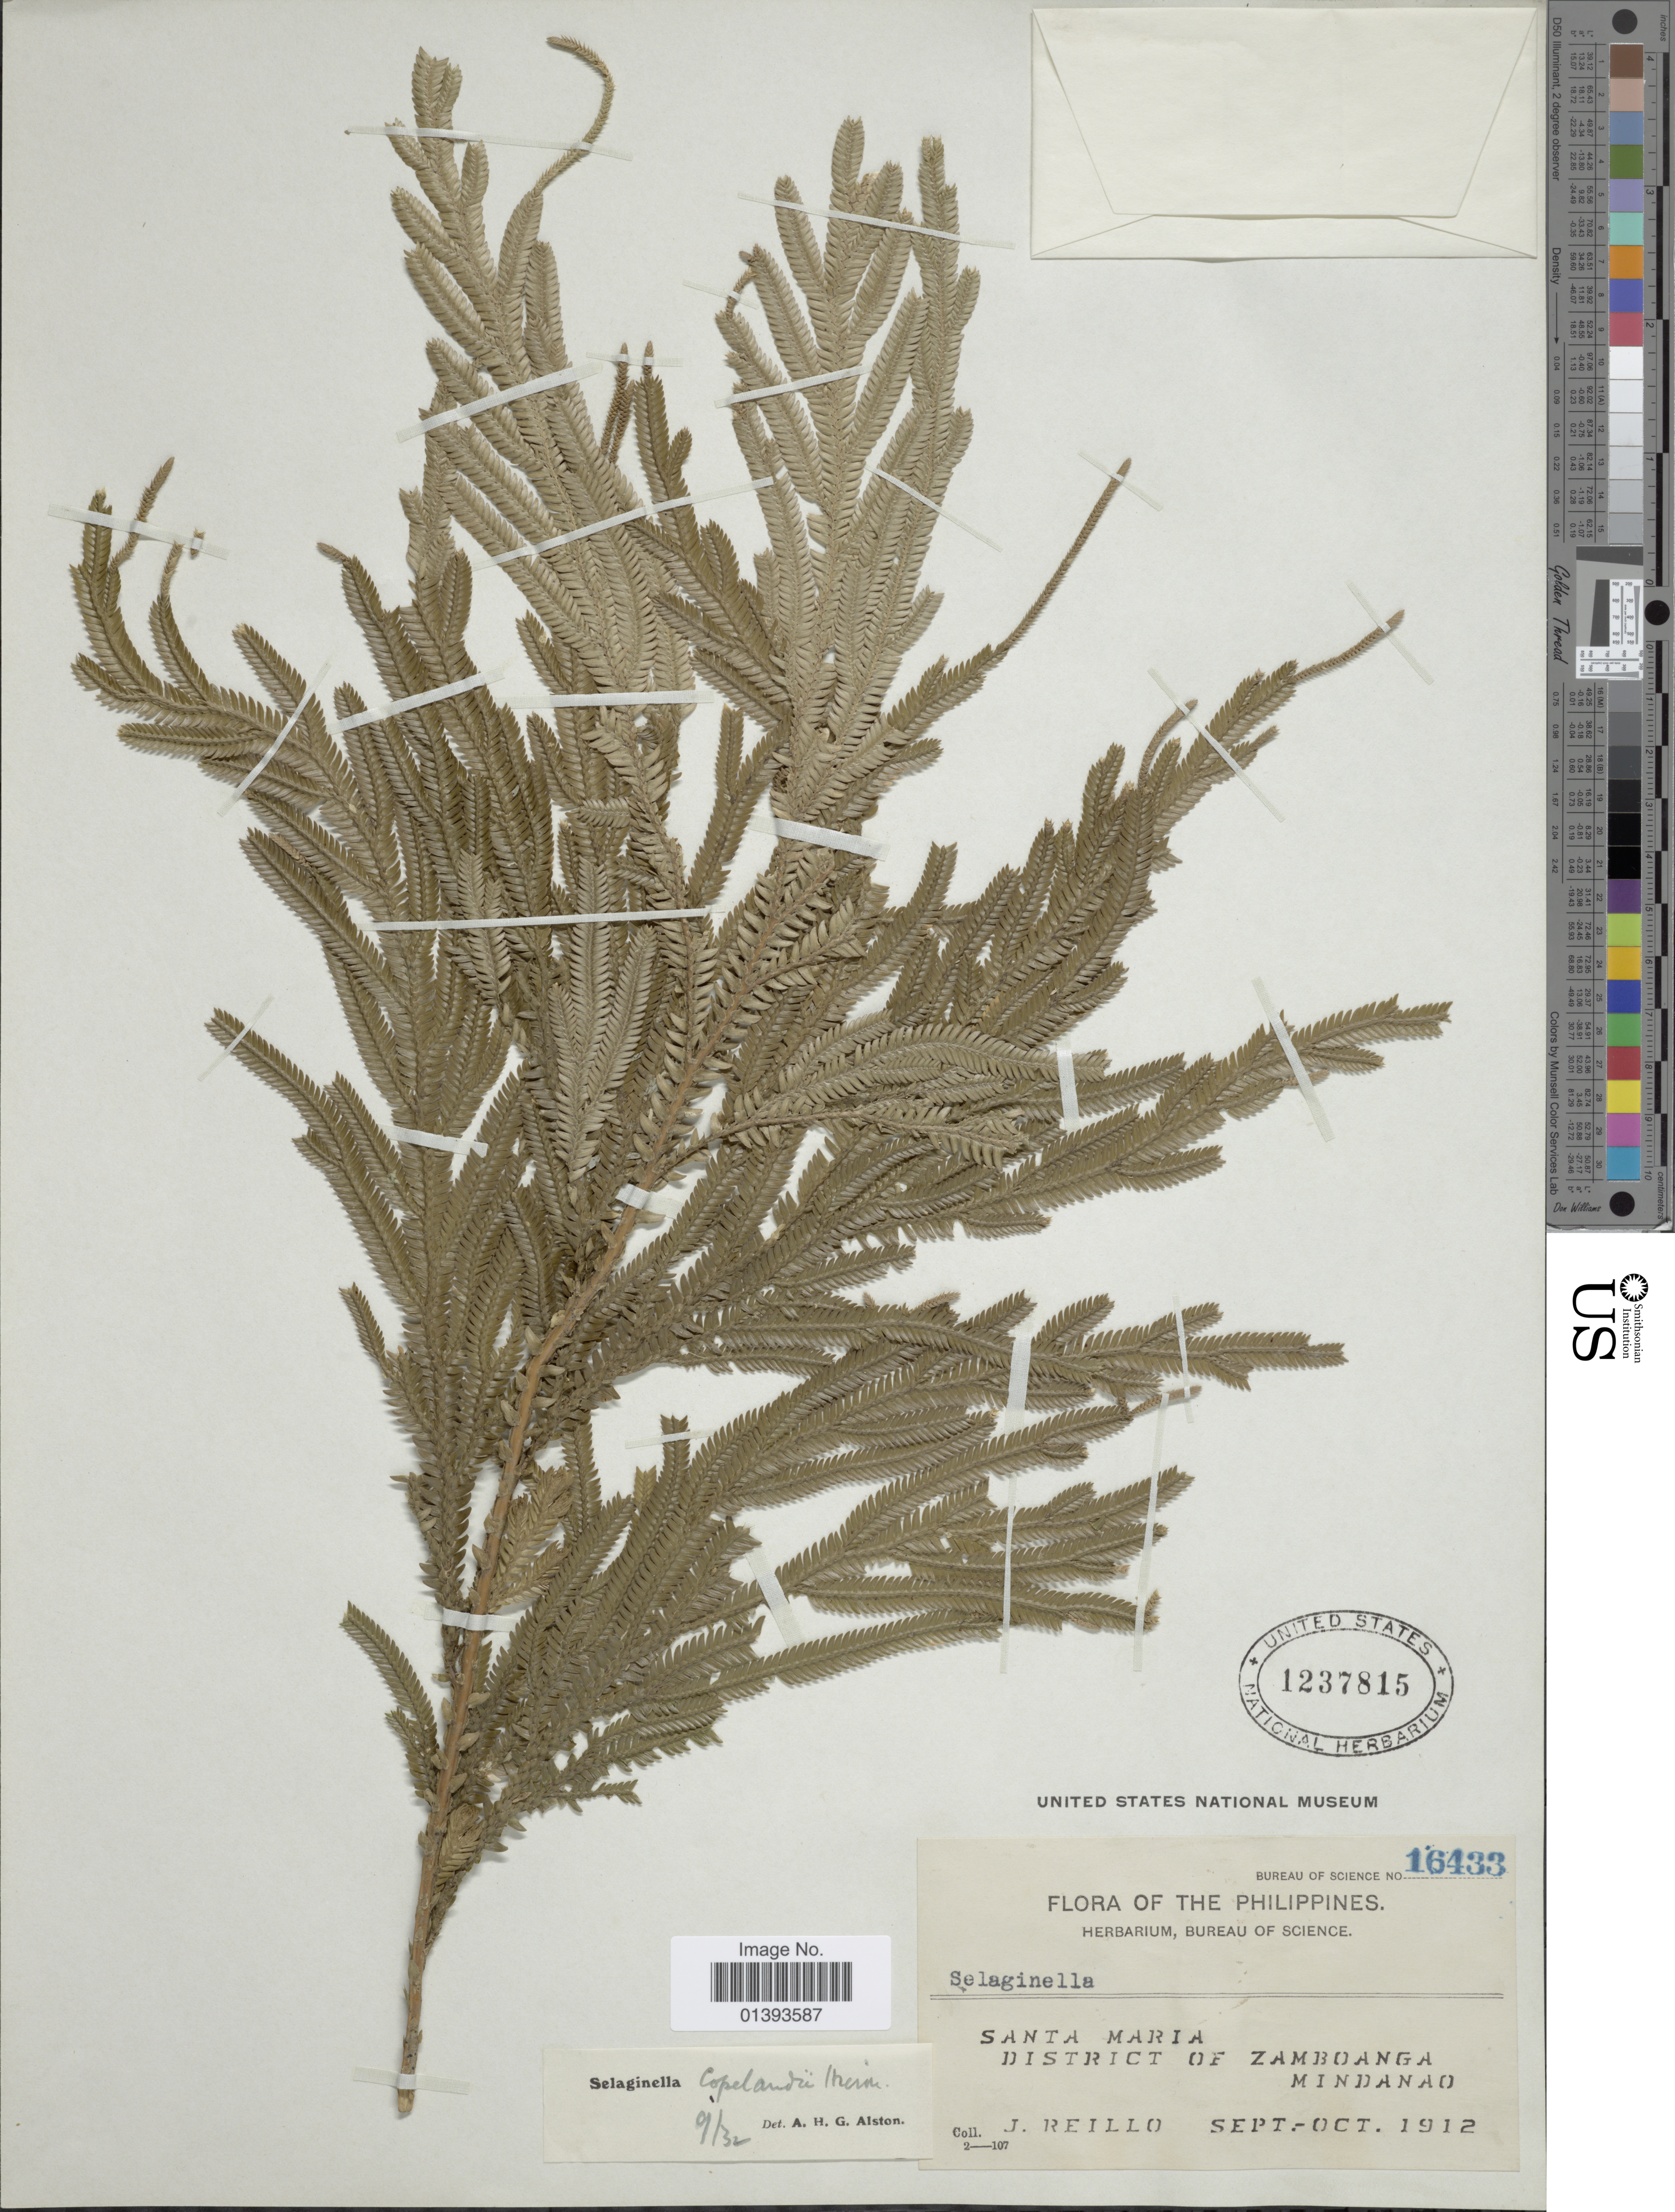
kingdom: Plantae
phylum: Tracheophyta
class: Lycopodiopsida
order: Selaginellales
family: Selaginellaceae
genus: Selaginella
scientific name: Selaginella copelandii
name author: Hieron.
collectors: J. Reillo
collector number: Bureau of Science 16433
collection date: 1912-09/1912-10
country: Philippines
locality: Santa Maria, District of Zamboanga, Mindanao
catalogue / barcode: US 1237815